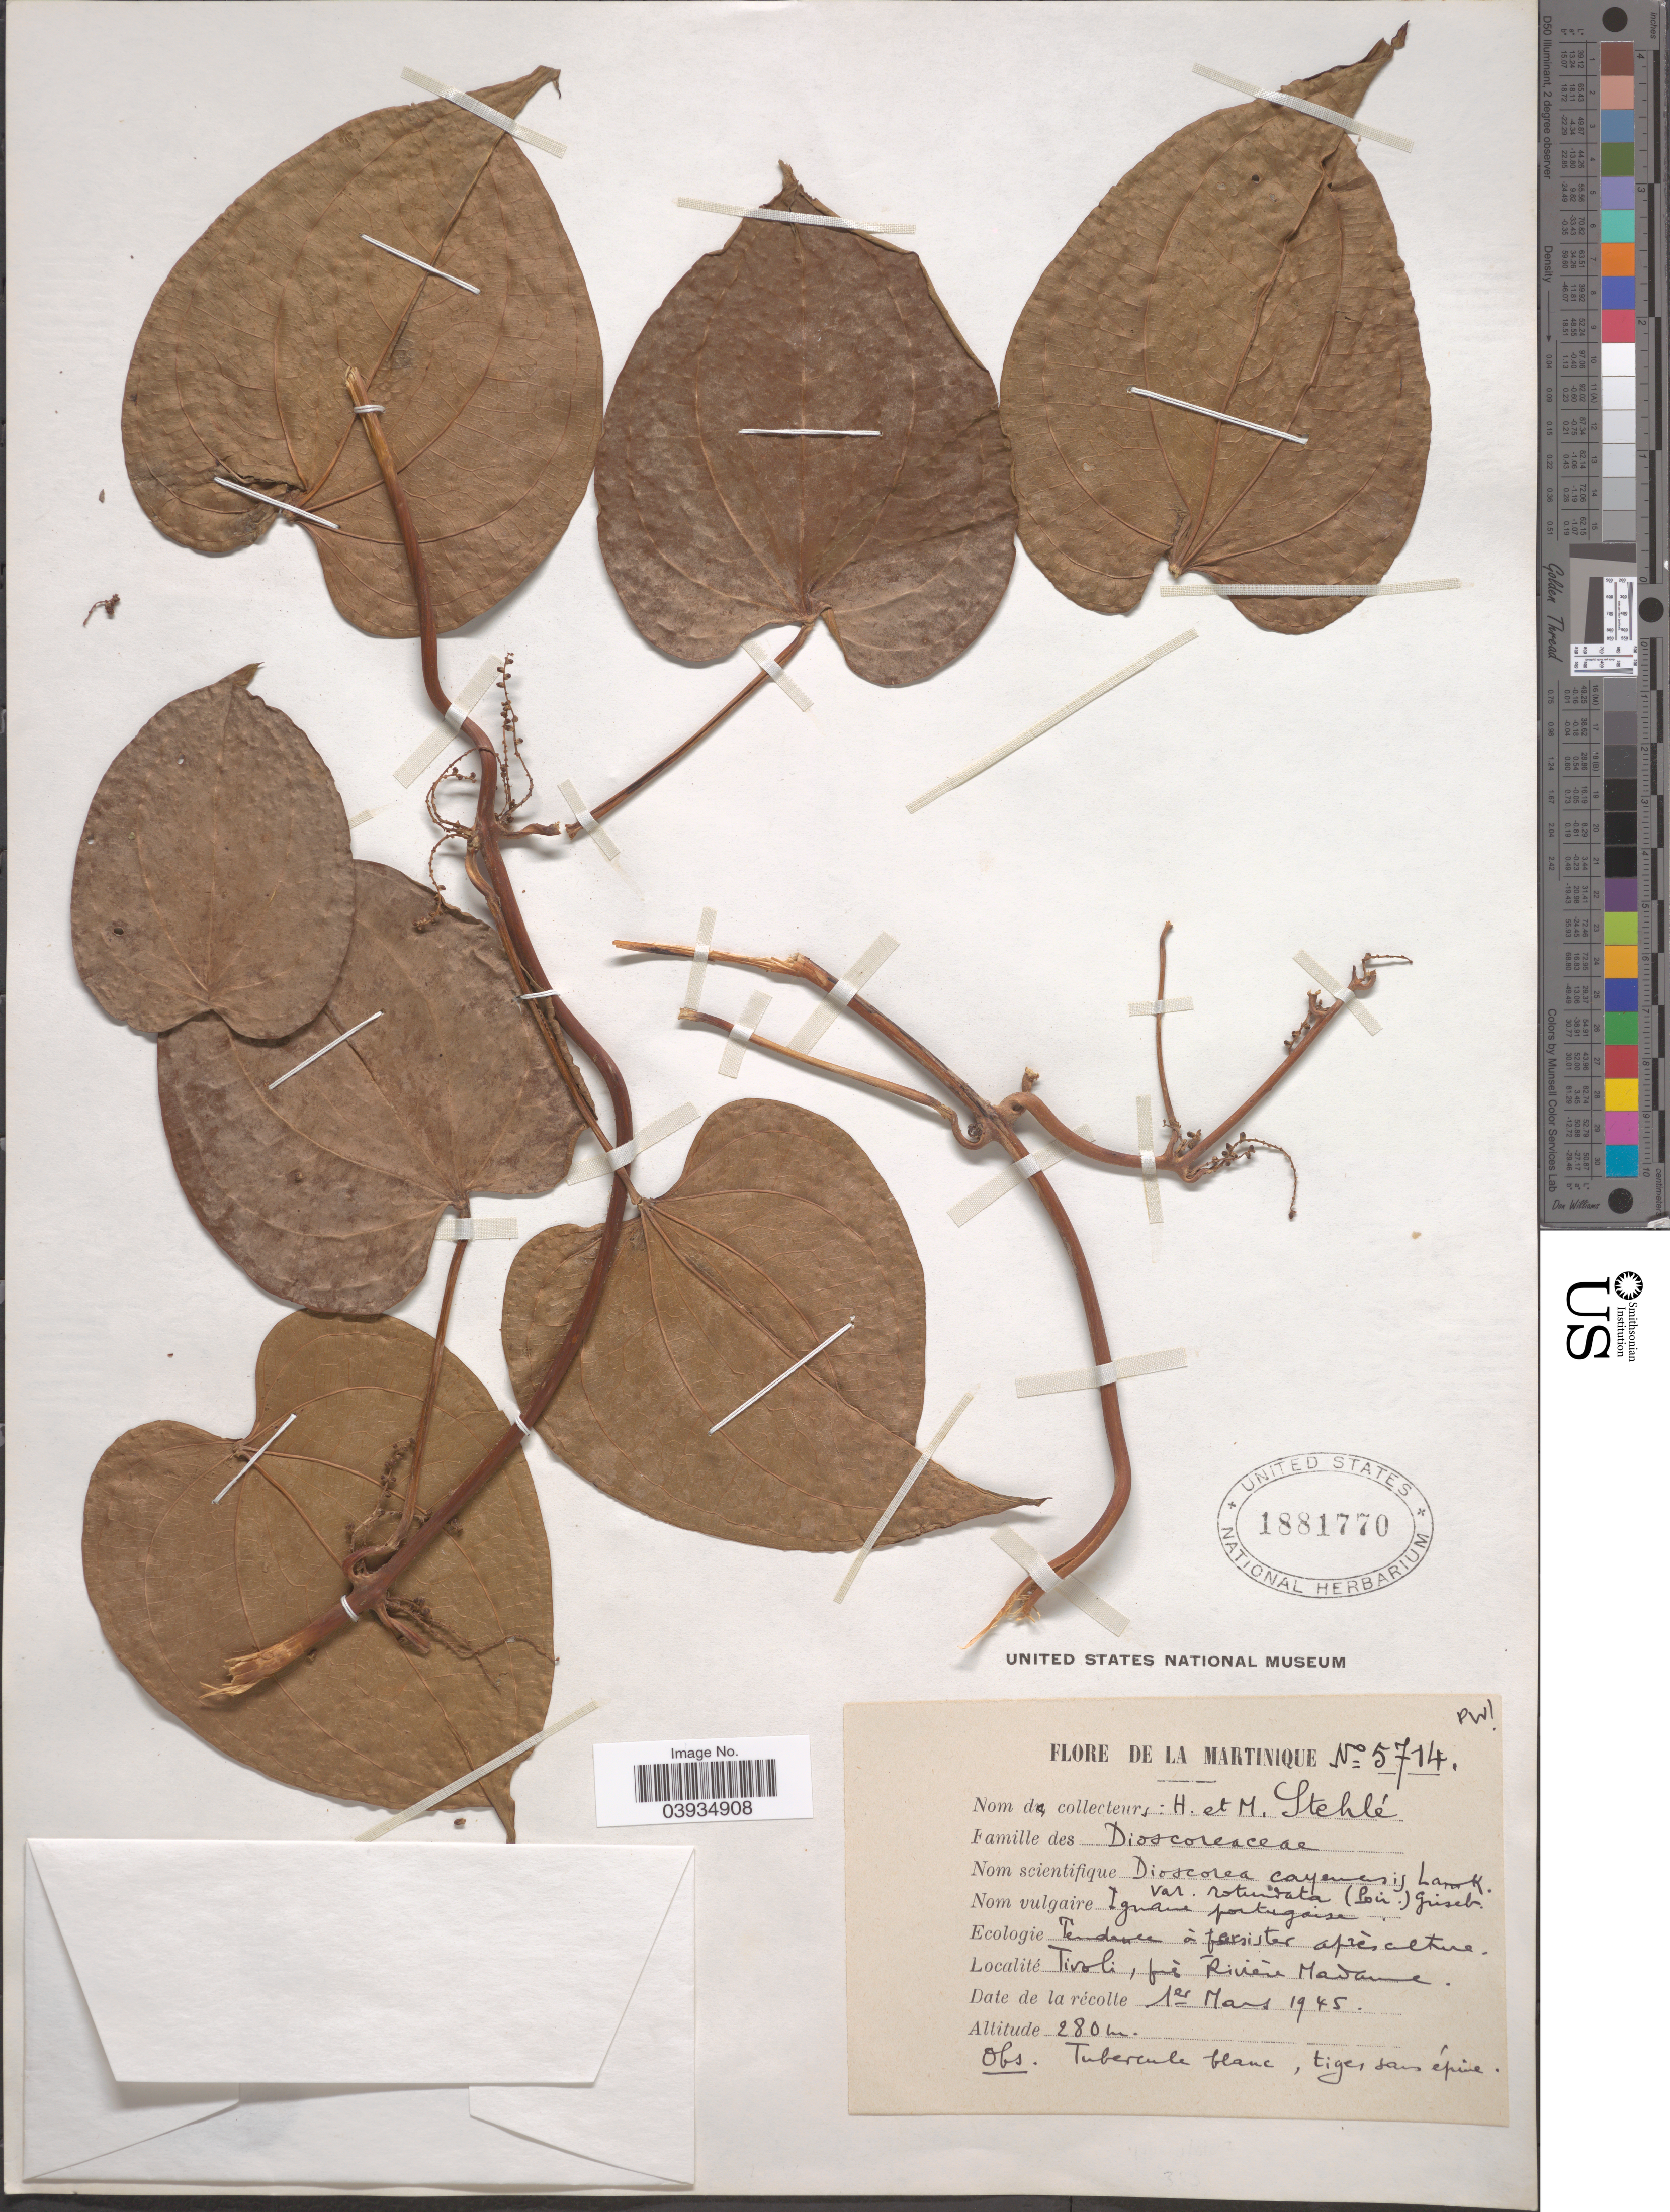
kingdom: Plantae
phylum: Tracheophyta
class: Liliopsida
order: Dioscoreales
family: Dioscoreaceae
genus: Dioscorea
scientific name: Dioscorea cayenensis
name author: Lam.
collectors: H. Stehlé & M. Stehlé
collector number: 5714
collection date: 1945-03-01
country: Grenada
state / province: Carriacou and Petite Martinique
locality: Martinique. Tiroli, fué Rivière Madame.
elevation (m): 280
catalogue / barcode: US 1881770